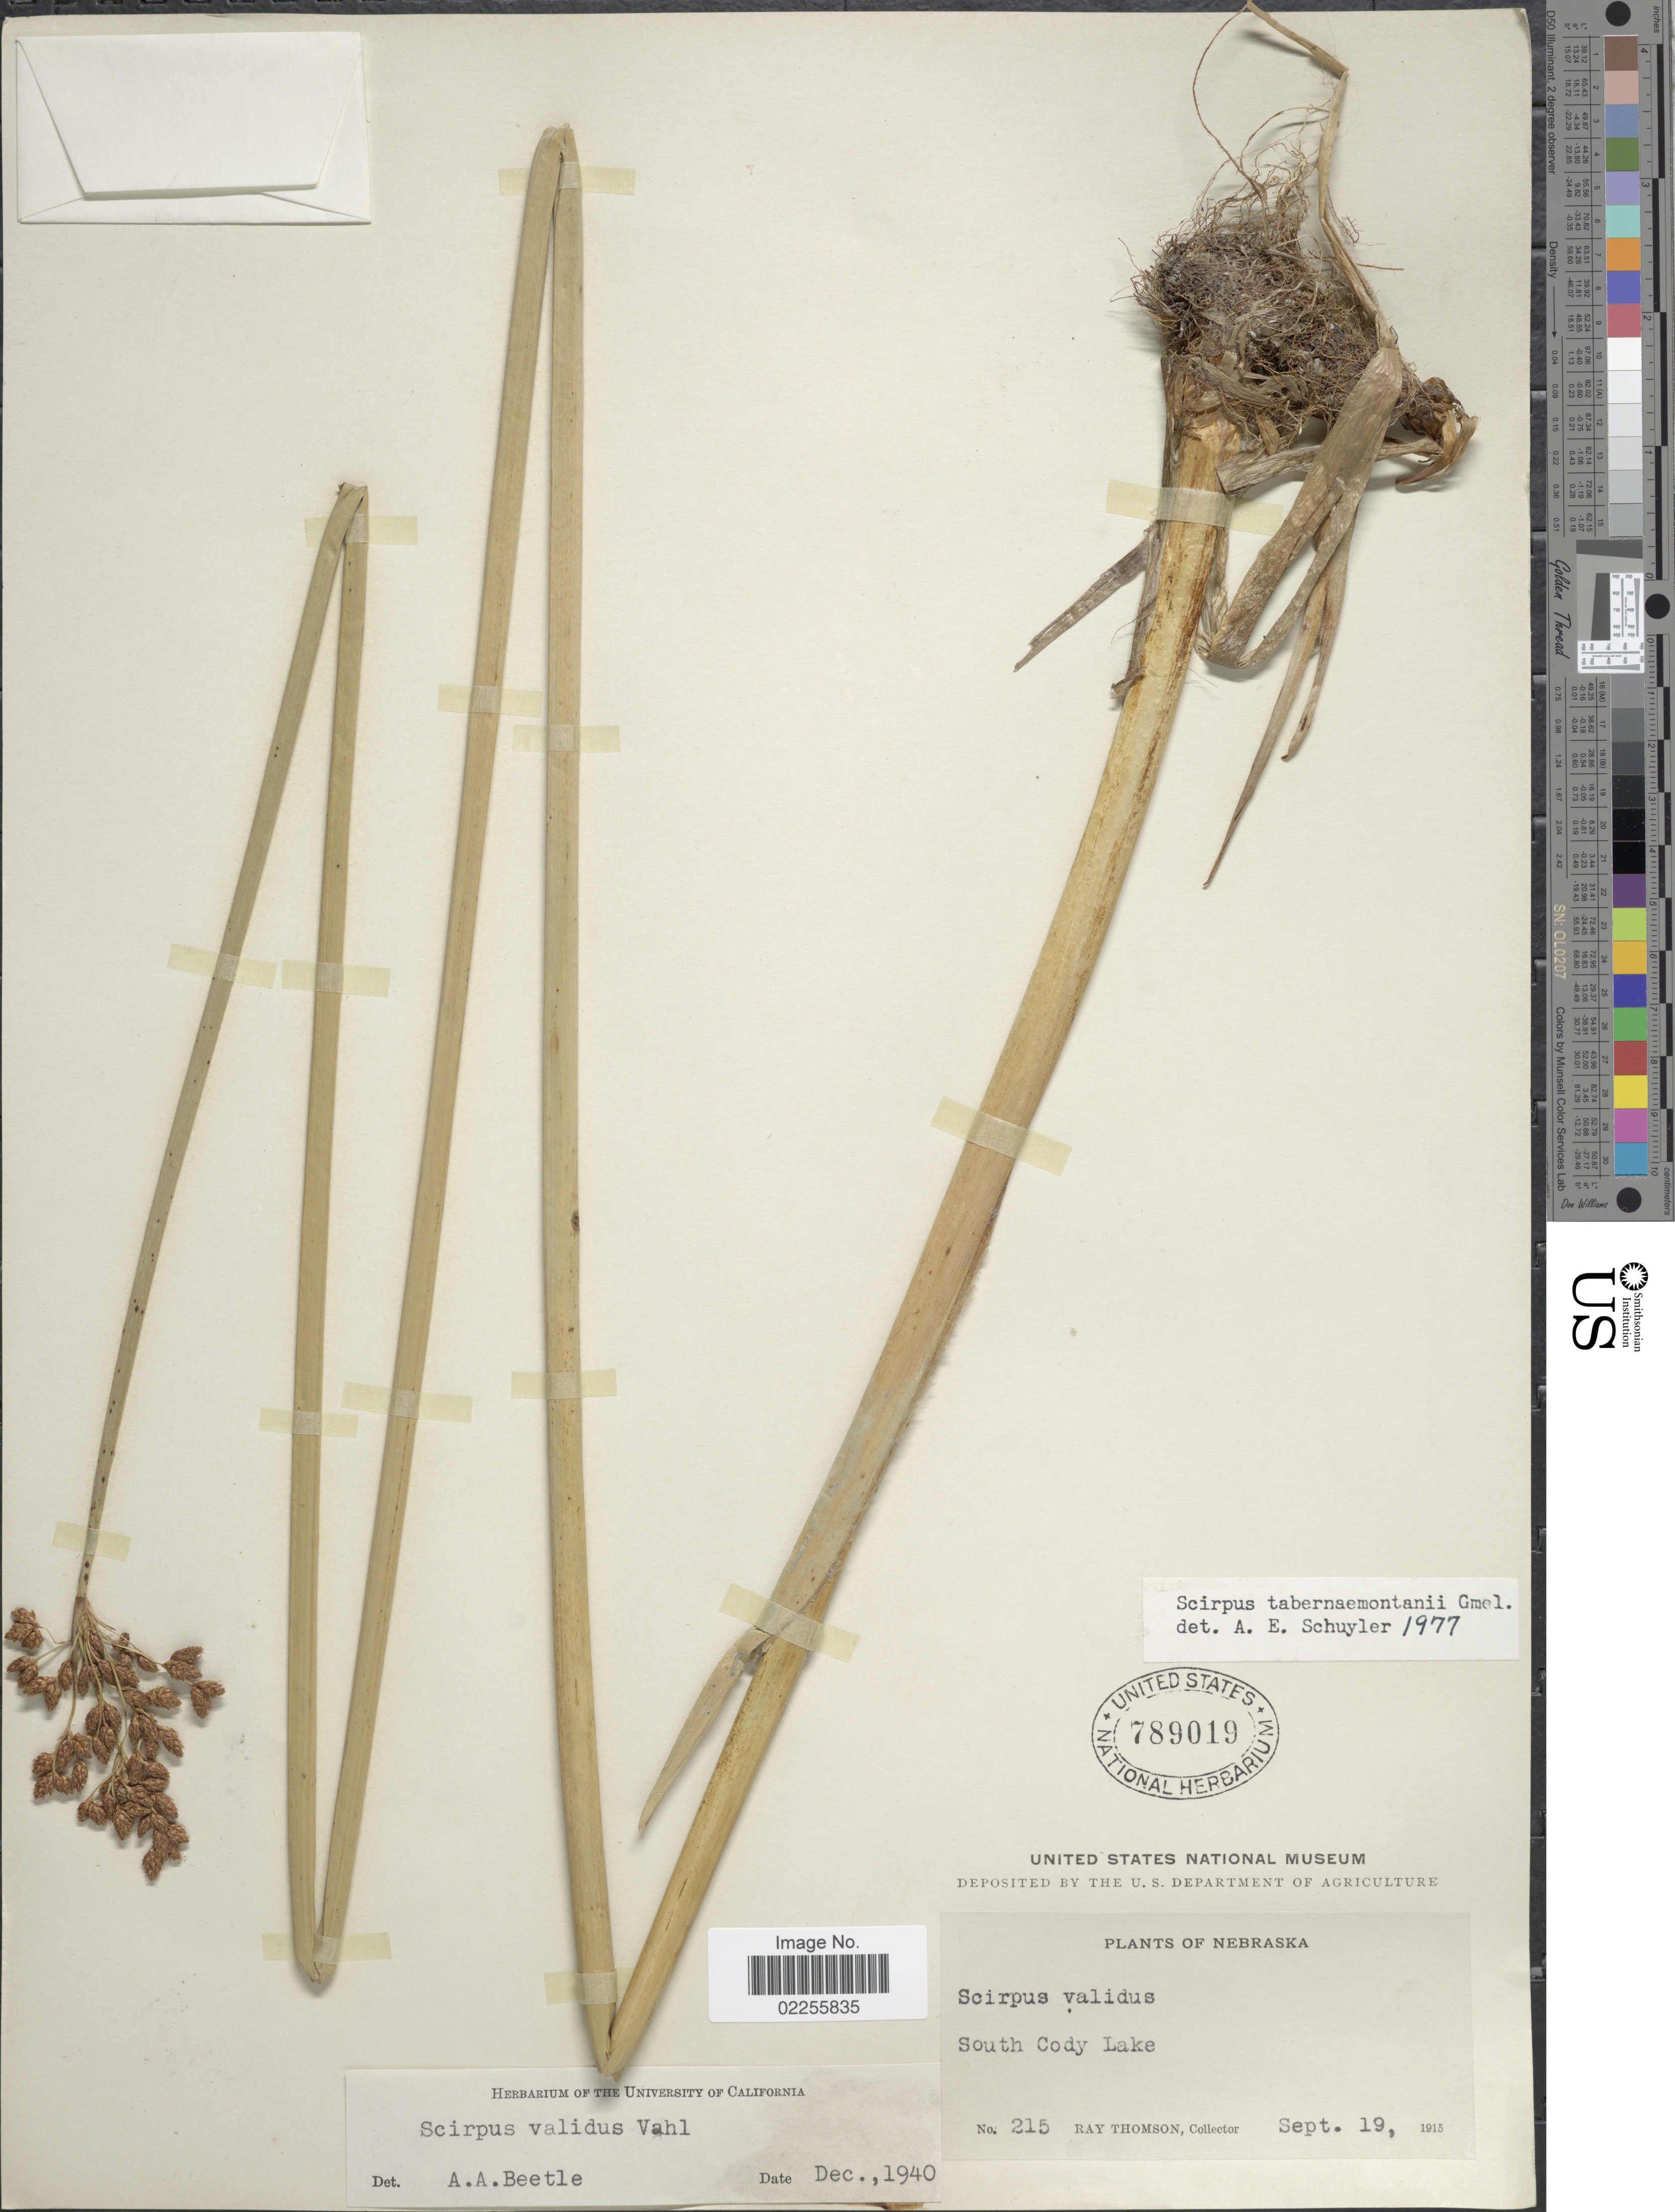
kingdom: Plantae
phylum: Tracheophyta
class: Liliopsida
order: Poales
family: Cyperaceae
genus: Schoenoplectus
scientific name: Schoenoplectus tabernaemontani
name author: (C.C. Gmel.) Palla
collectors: R. Thomson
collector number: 215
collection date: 1915-09-19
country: United States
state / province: Nebraska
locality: South Cody Lake.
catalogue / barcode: US 789019